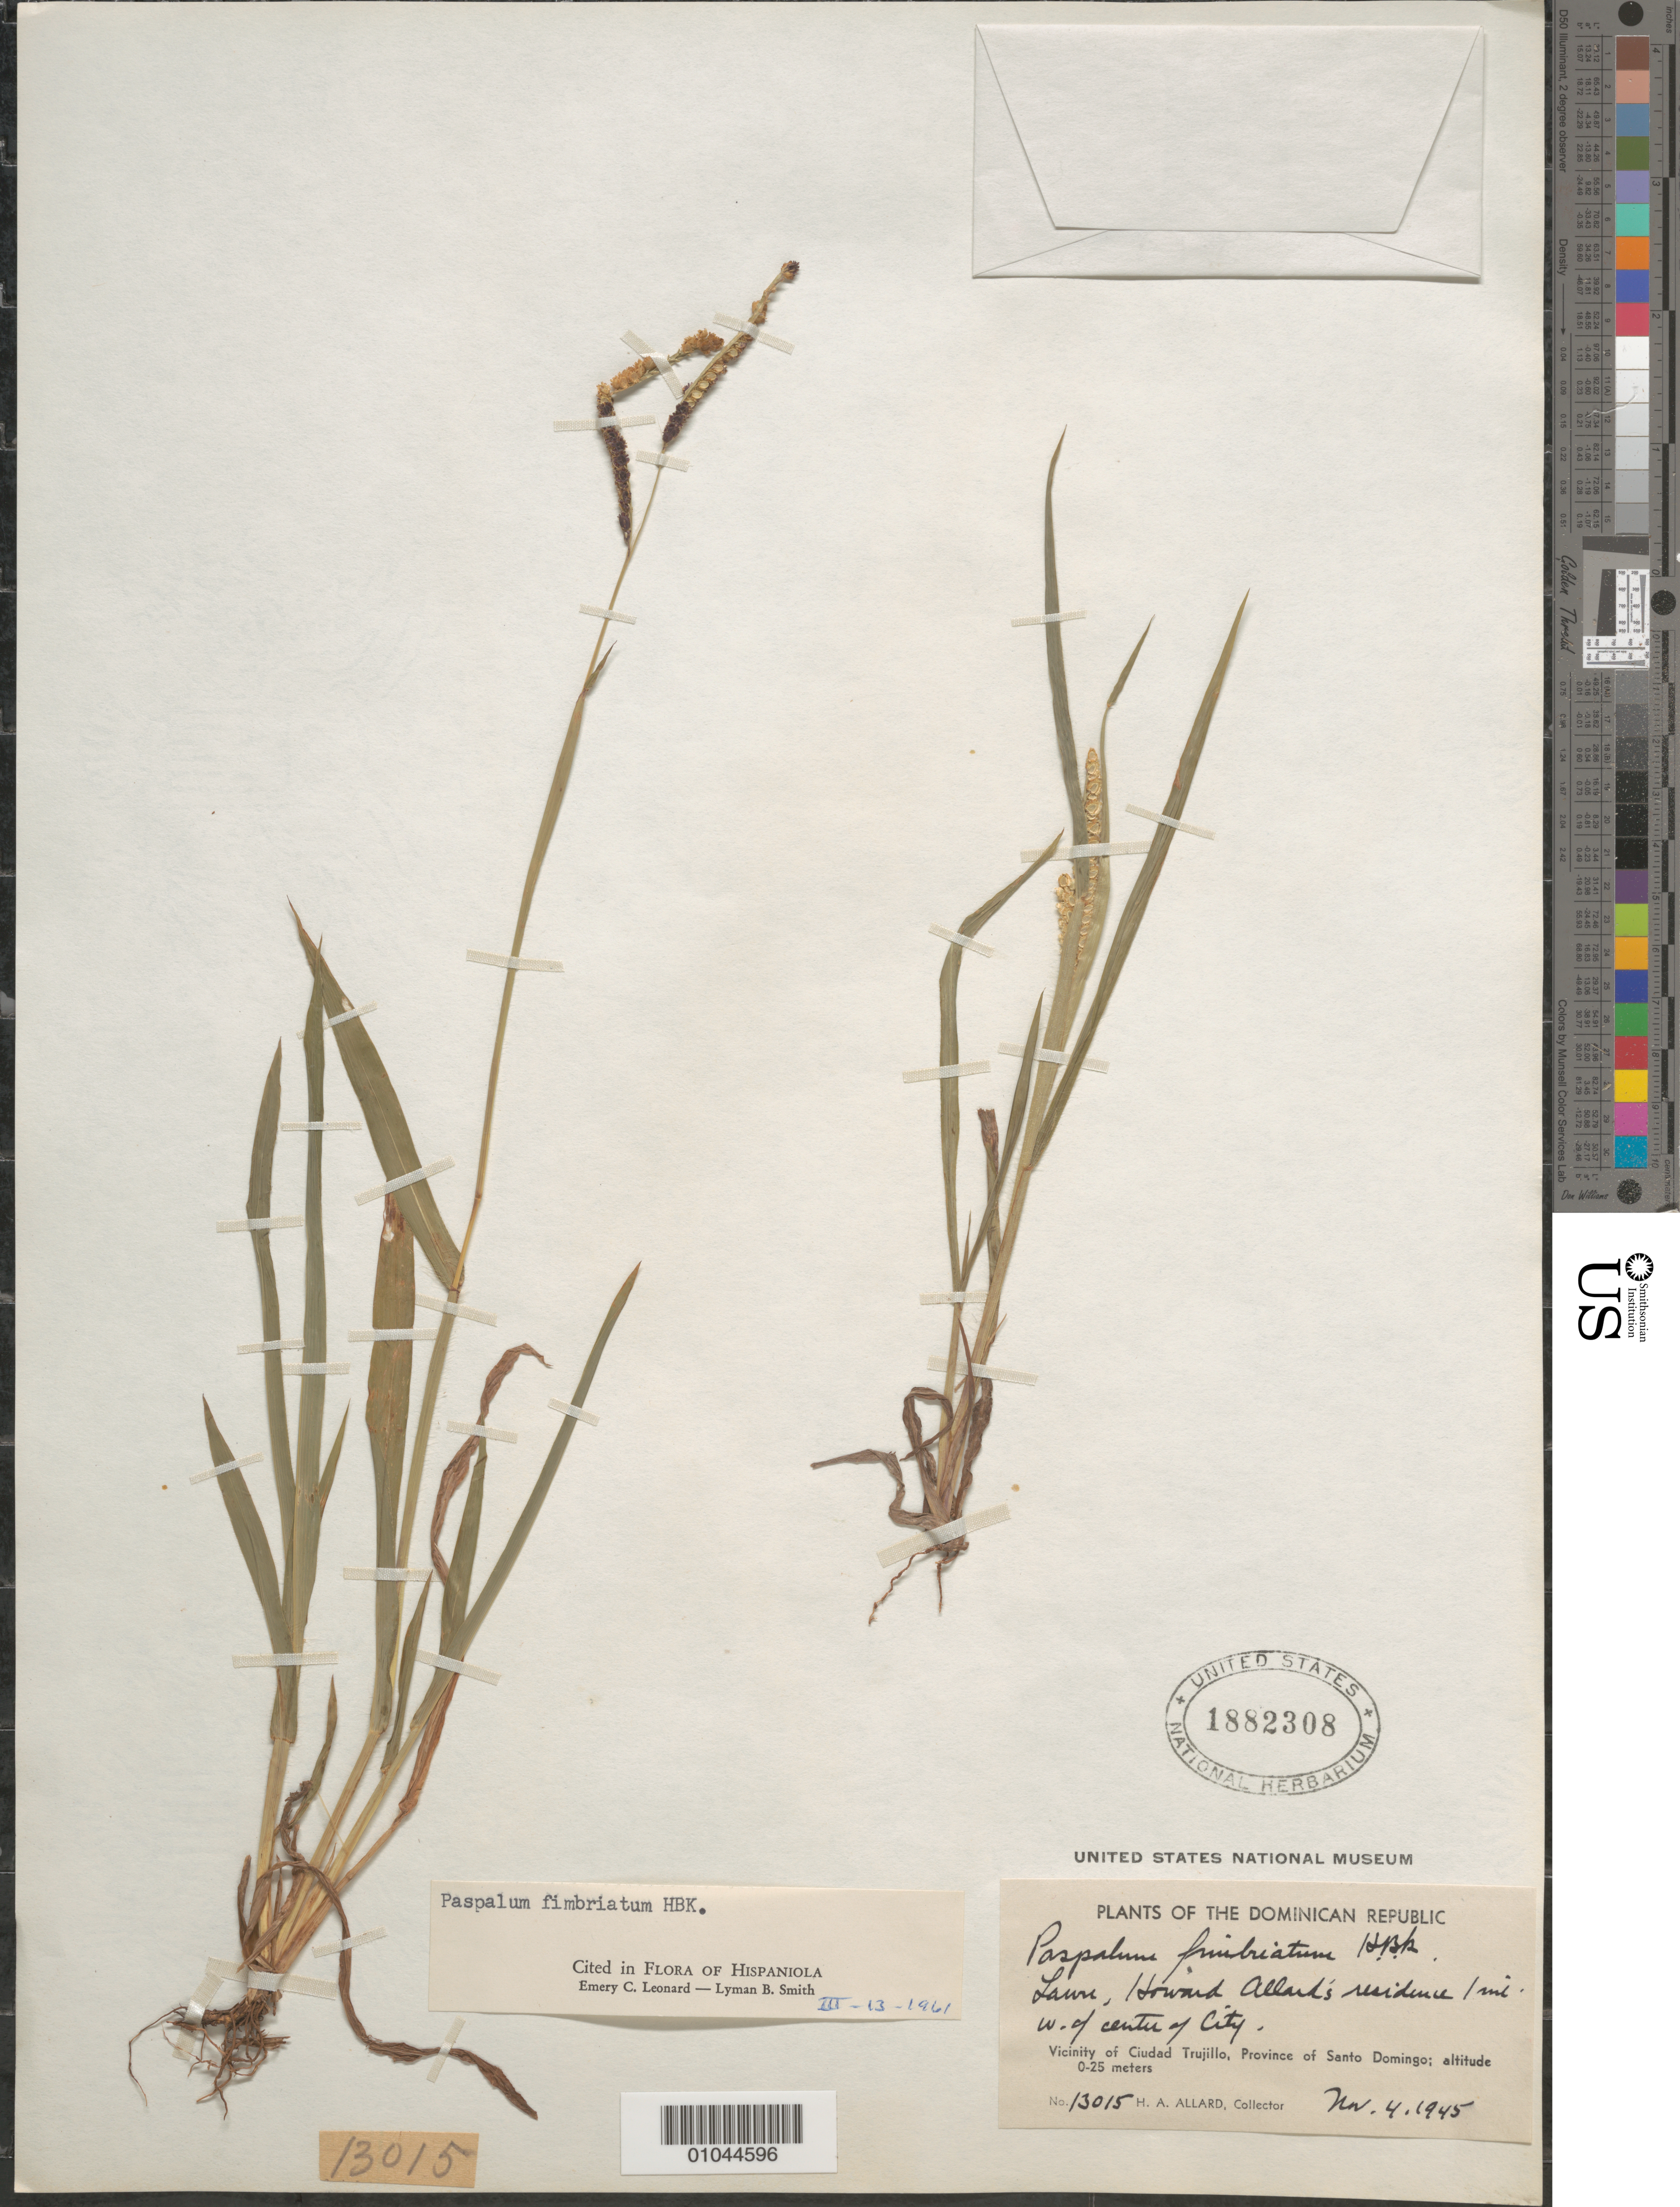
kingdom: Plantae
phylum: Tracheophyta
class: Liliopsida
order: Poales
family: Poaceae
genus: Paspalum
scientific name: Paspalum fimbriatum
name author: Kunth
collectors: H. A. Allard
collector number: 13015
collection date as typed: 04 Nov 1945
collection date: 1945-11-04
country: Dominican Republic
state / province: Distrito Nacional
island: Hispaniola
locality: Vicinity of Ciudad Trujillo, lawn, Howard Allard's residence 1 mile W of center of city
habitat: on lawn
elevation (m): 0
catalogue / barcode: US 1882308